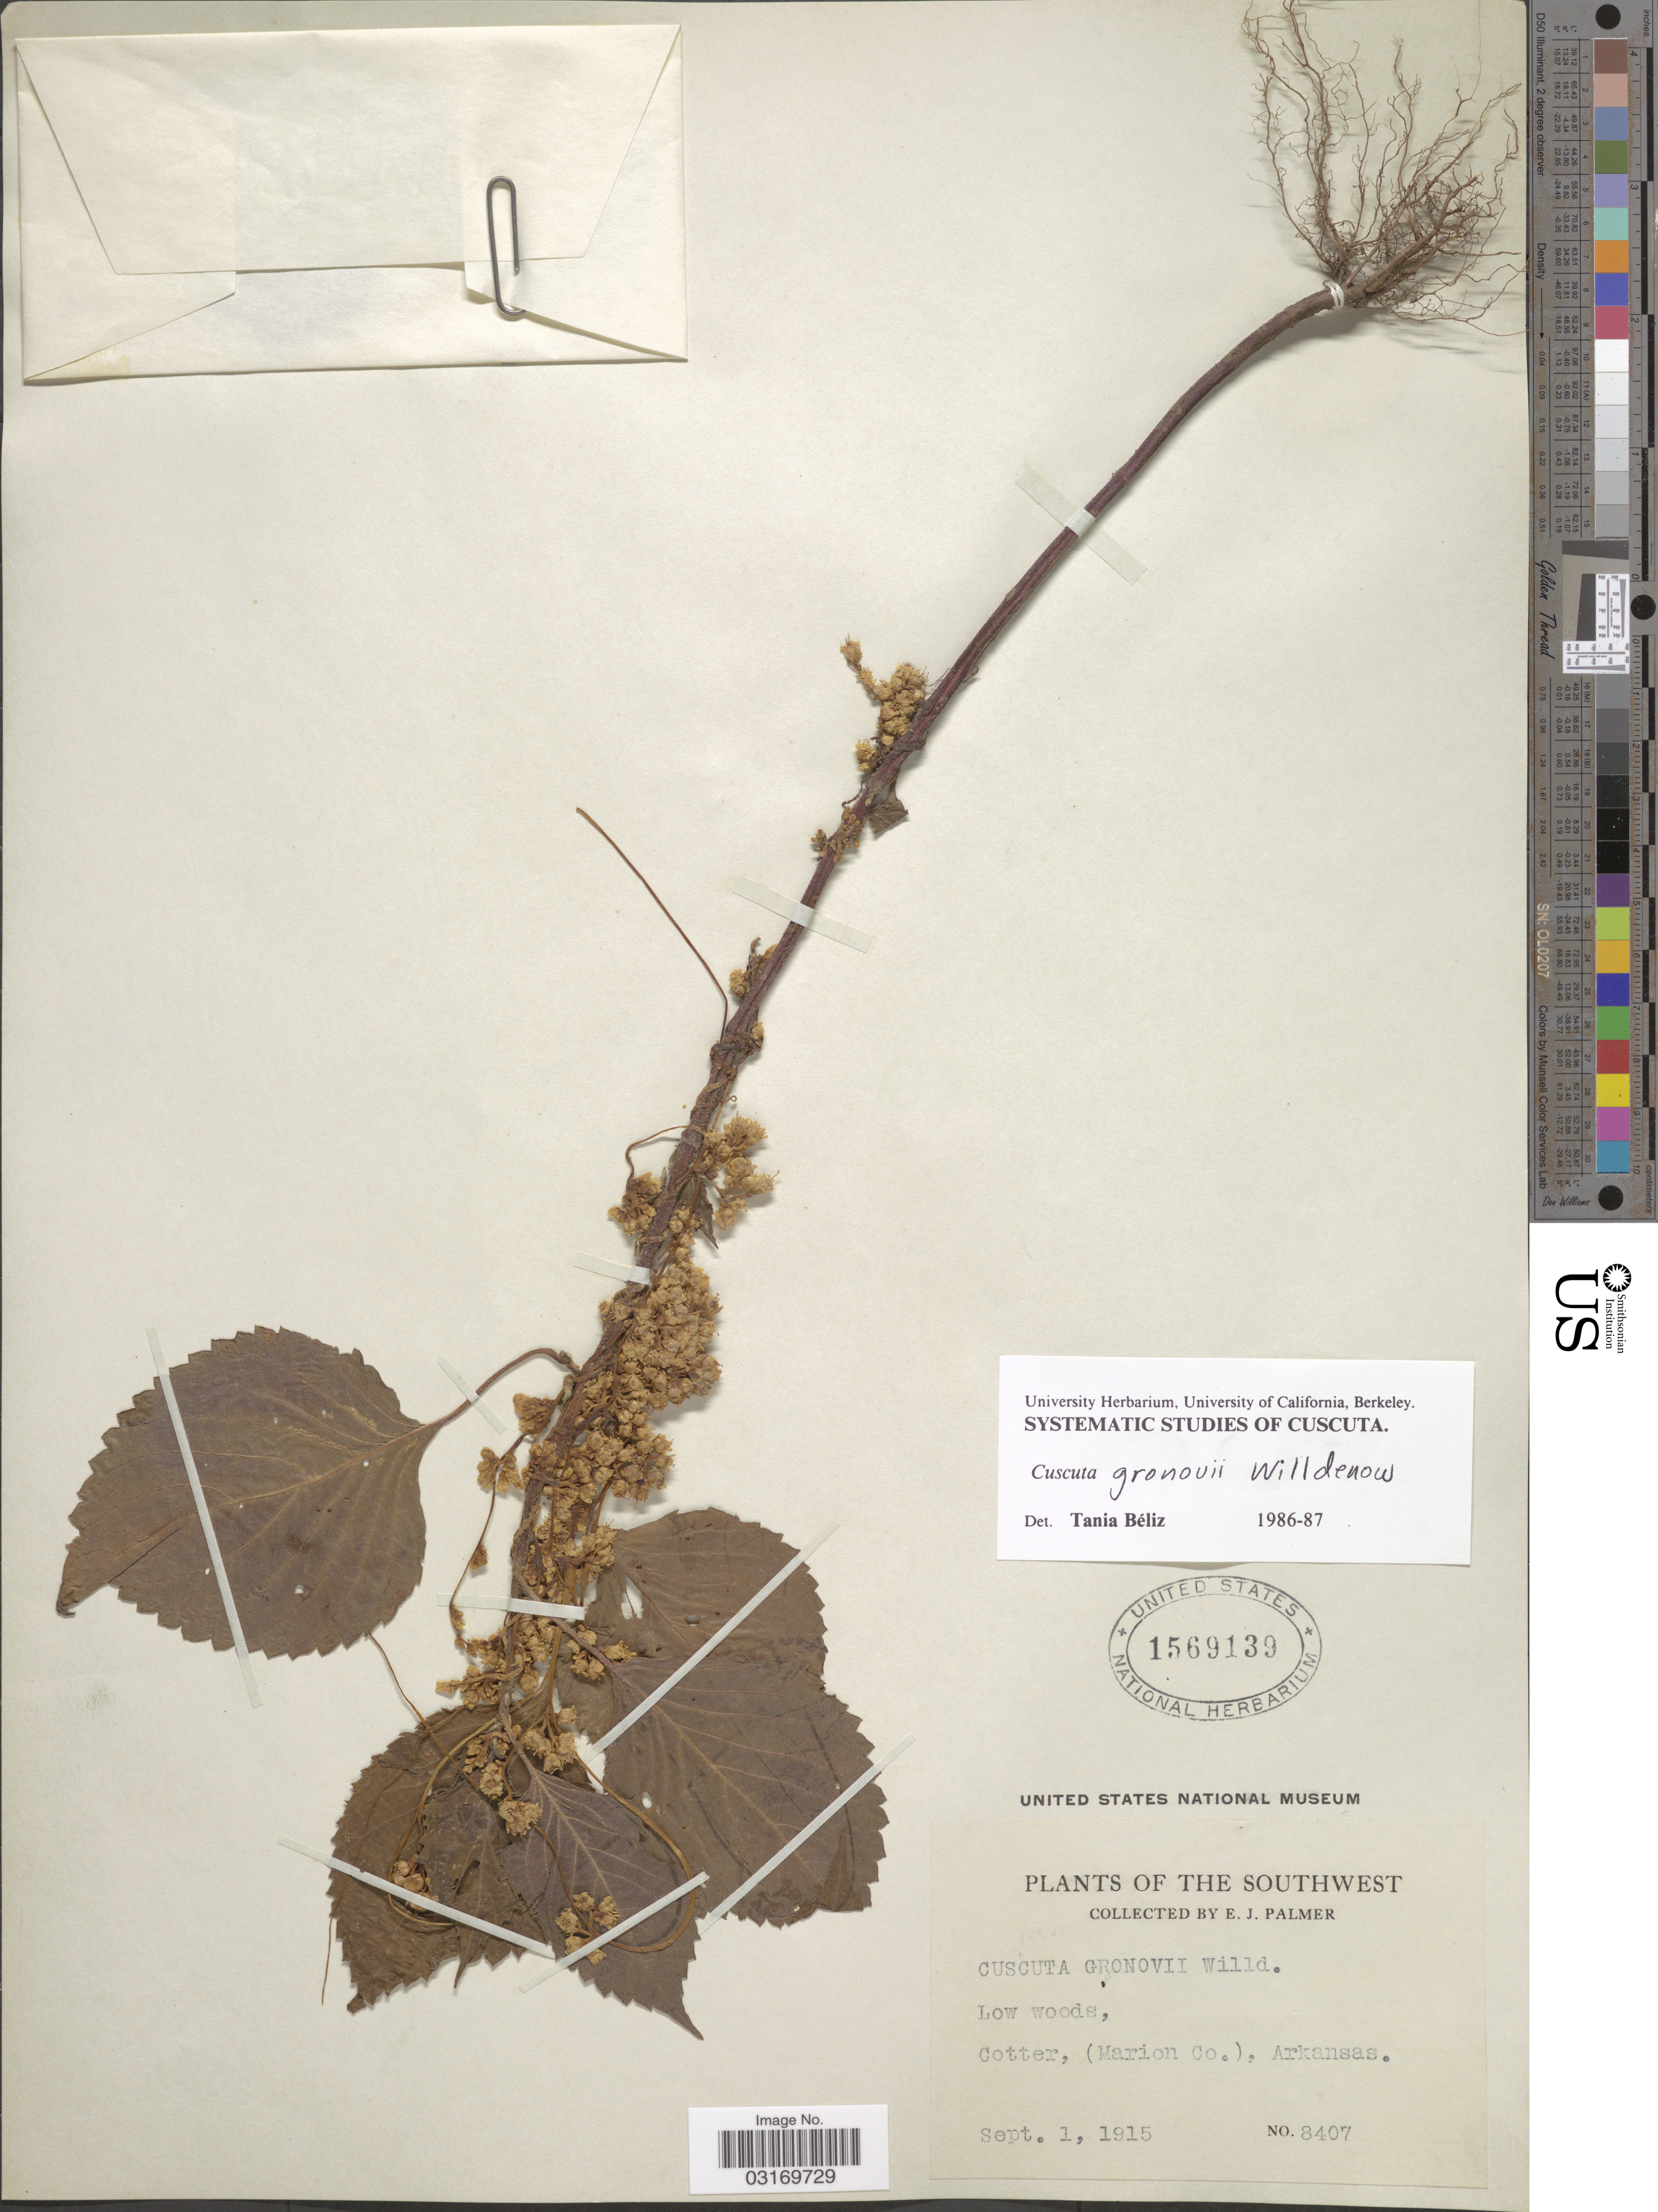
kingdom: Plantae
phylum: Tracheophyta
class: Magnoliopsida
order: Solanales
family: Convolvulaceae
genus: Cuscuta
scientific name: Cuscuta gronovii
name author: Willd. ex Schult.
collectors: E. J. Palmer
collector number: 8407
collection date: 1915-09-01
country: United States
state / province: Arkansas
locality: Southwest. Cotter, (Marion Co.).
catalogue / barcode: US 1569139